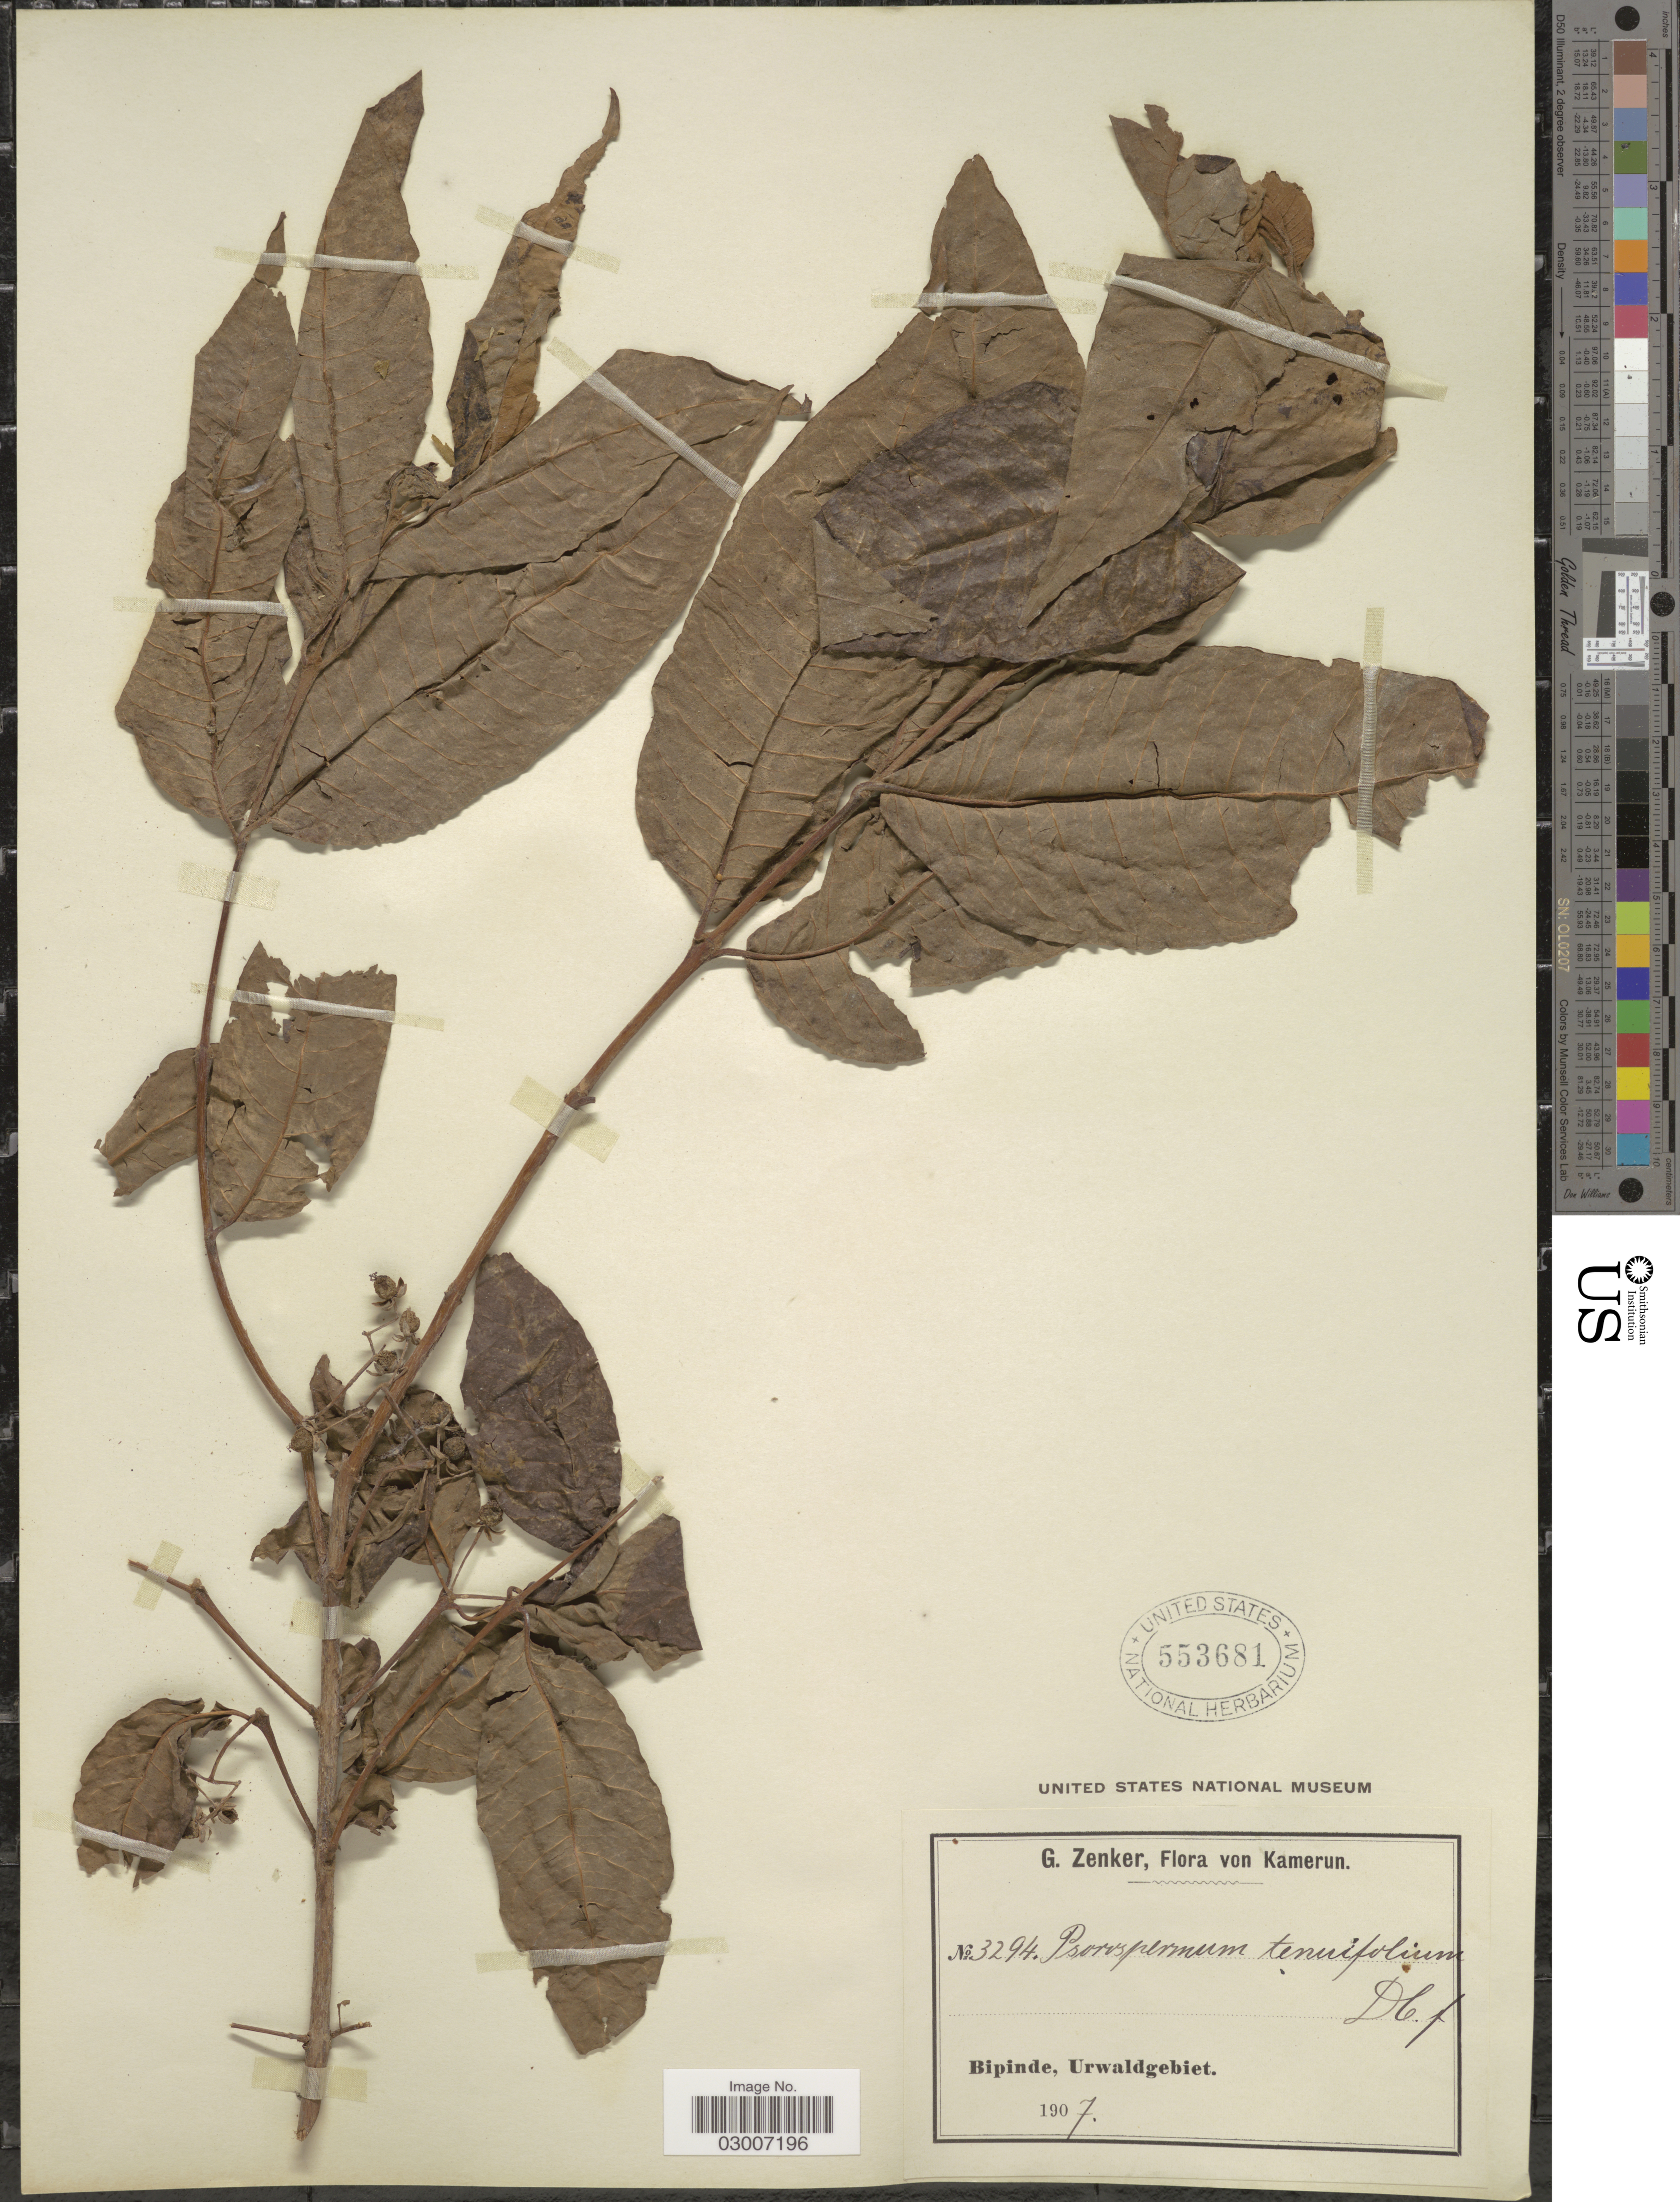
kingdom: Plantae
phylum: Tracheophyta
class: Magnoliopsida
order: Malpighiales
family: Hypericaceae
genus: Psorospermum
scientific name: Psorospermum tenuifolium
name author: Hook. f.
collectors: G. A. Zenker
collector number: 3294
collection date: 1907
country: Cameroon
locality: Kamerun. Bipinde, Urwaldgebiet.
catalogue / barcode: US 553681